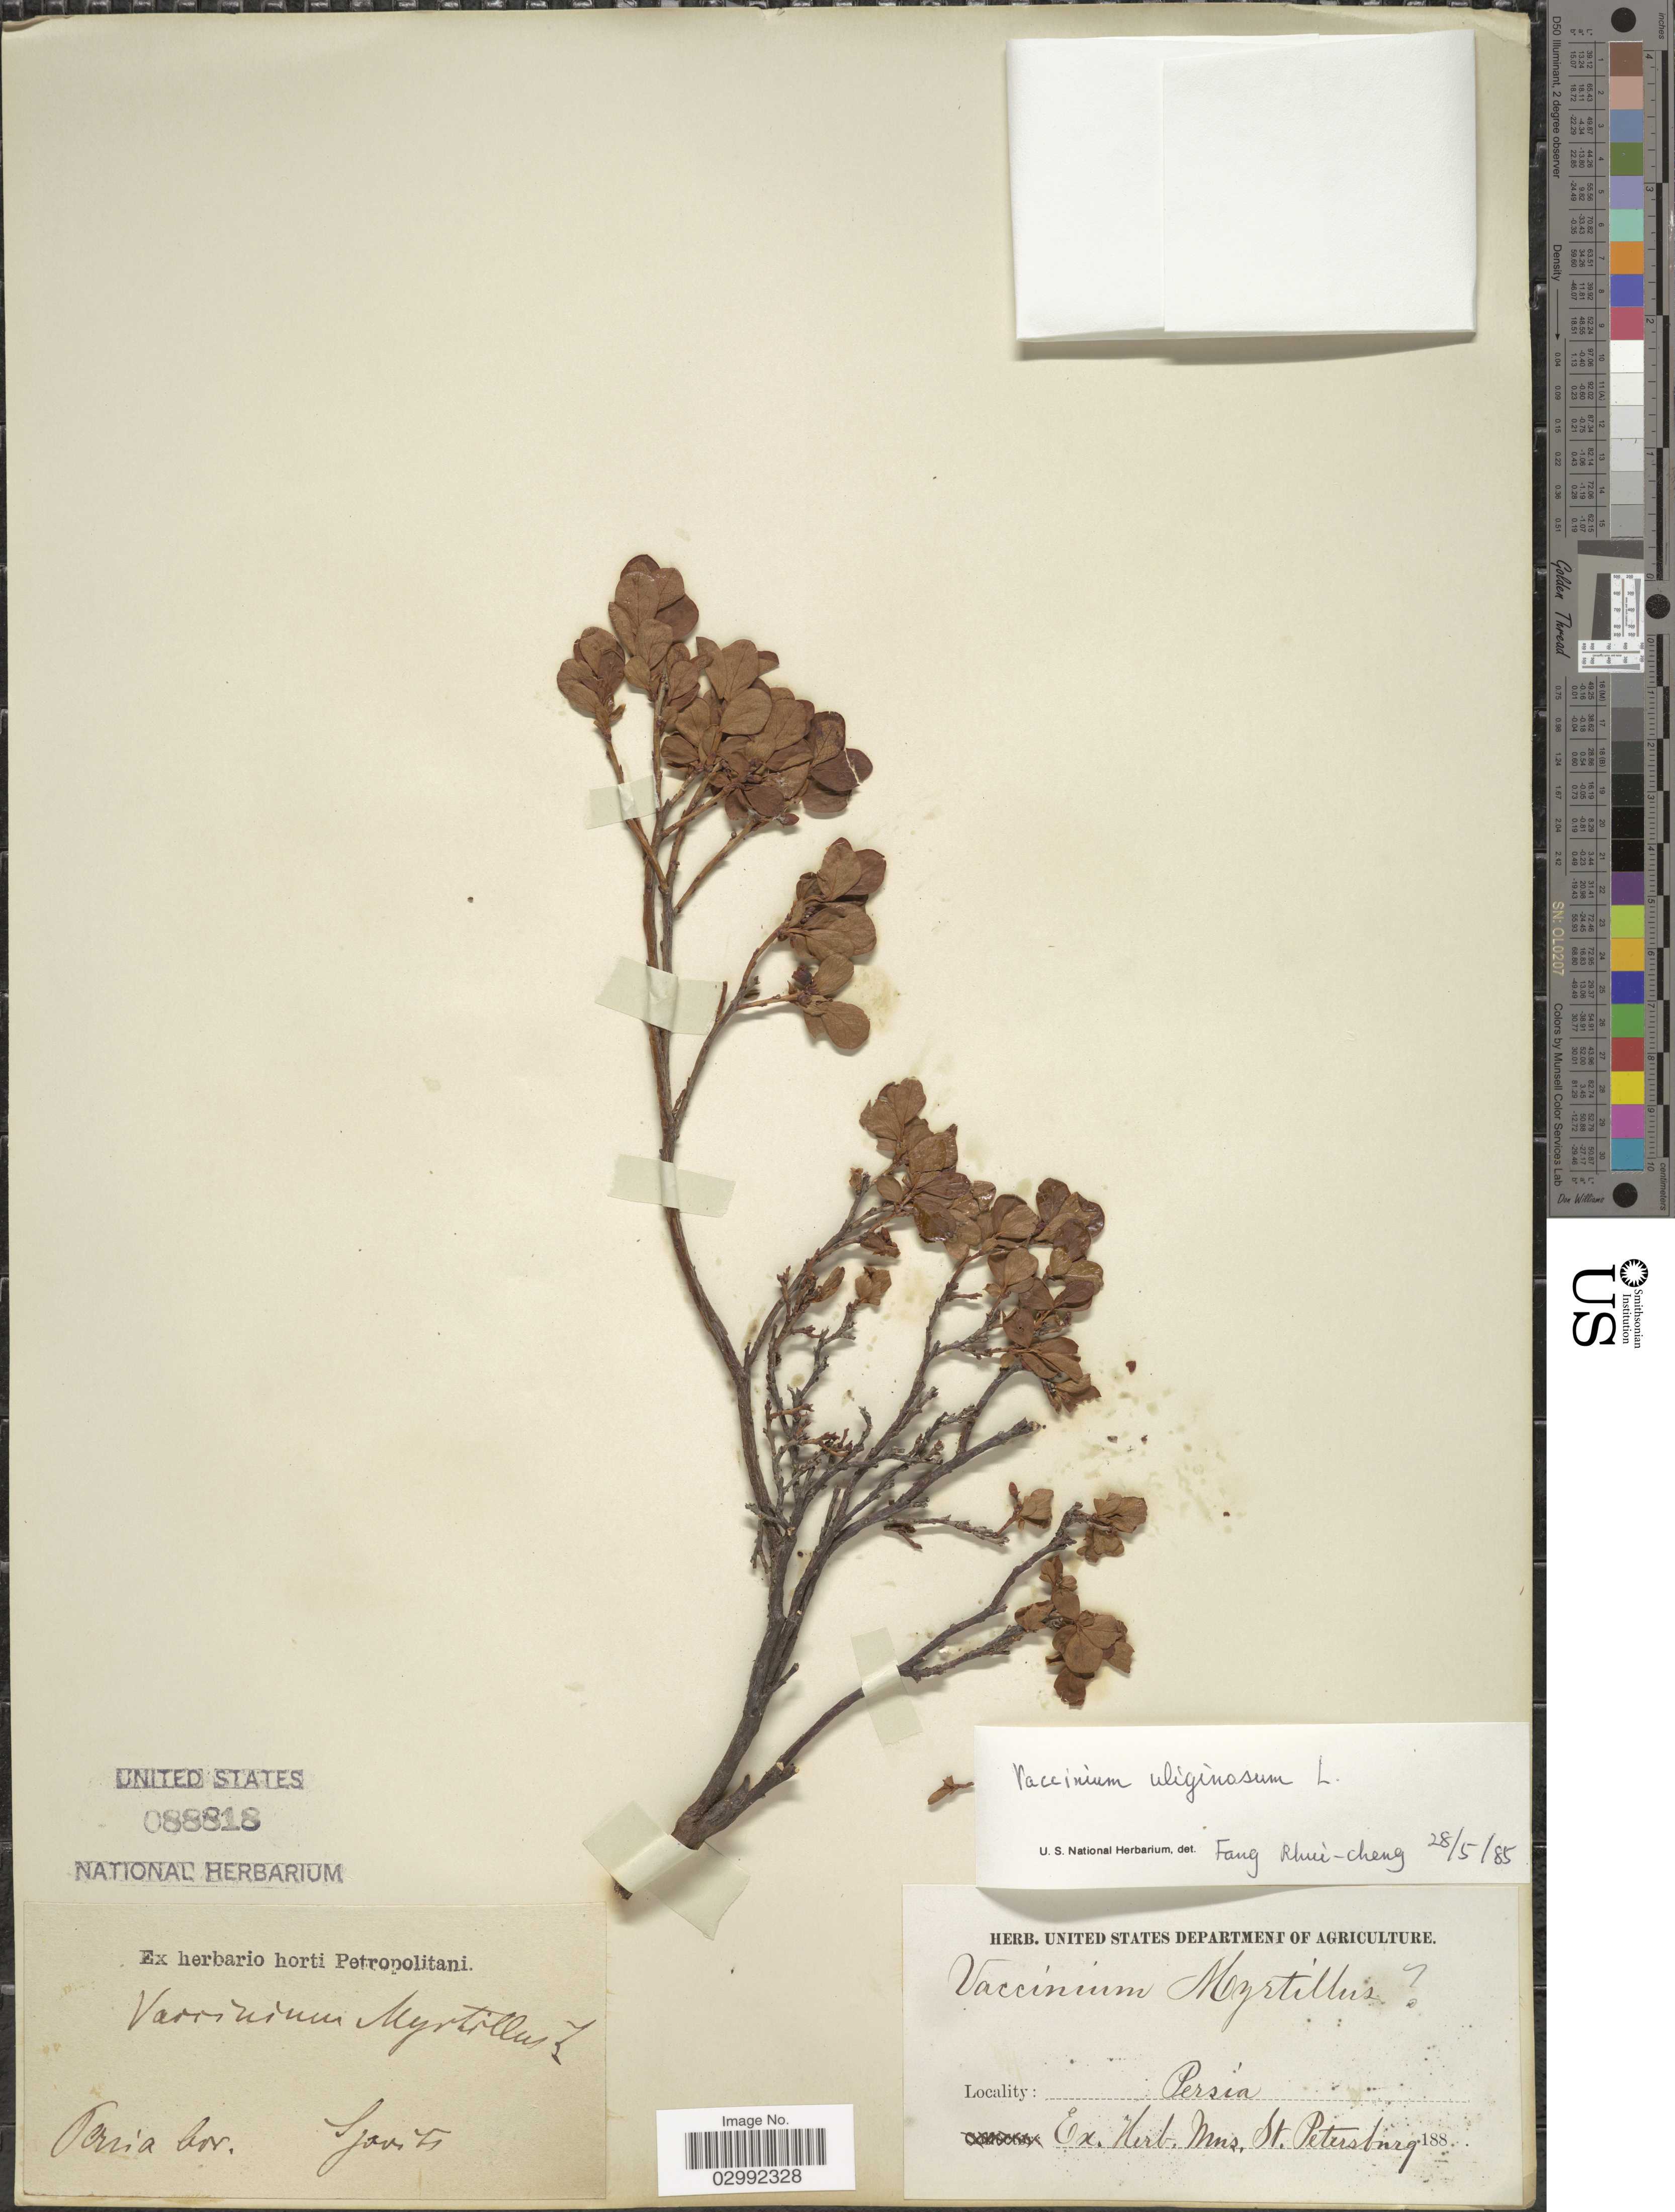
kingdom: Plantae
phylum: Tracheophyta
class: Magnoliopsida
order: Ericales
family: Ericaceae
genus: Vaccinium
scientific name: Vaccinium uliginosum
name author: L.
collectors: Szovits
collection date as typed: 188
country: Iran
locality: Persia bor.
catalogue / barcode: US 88818